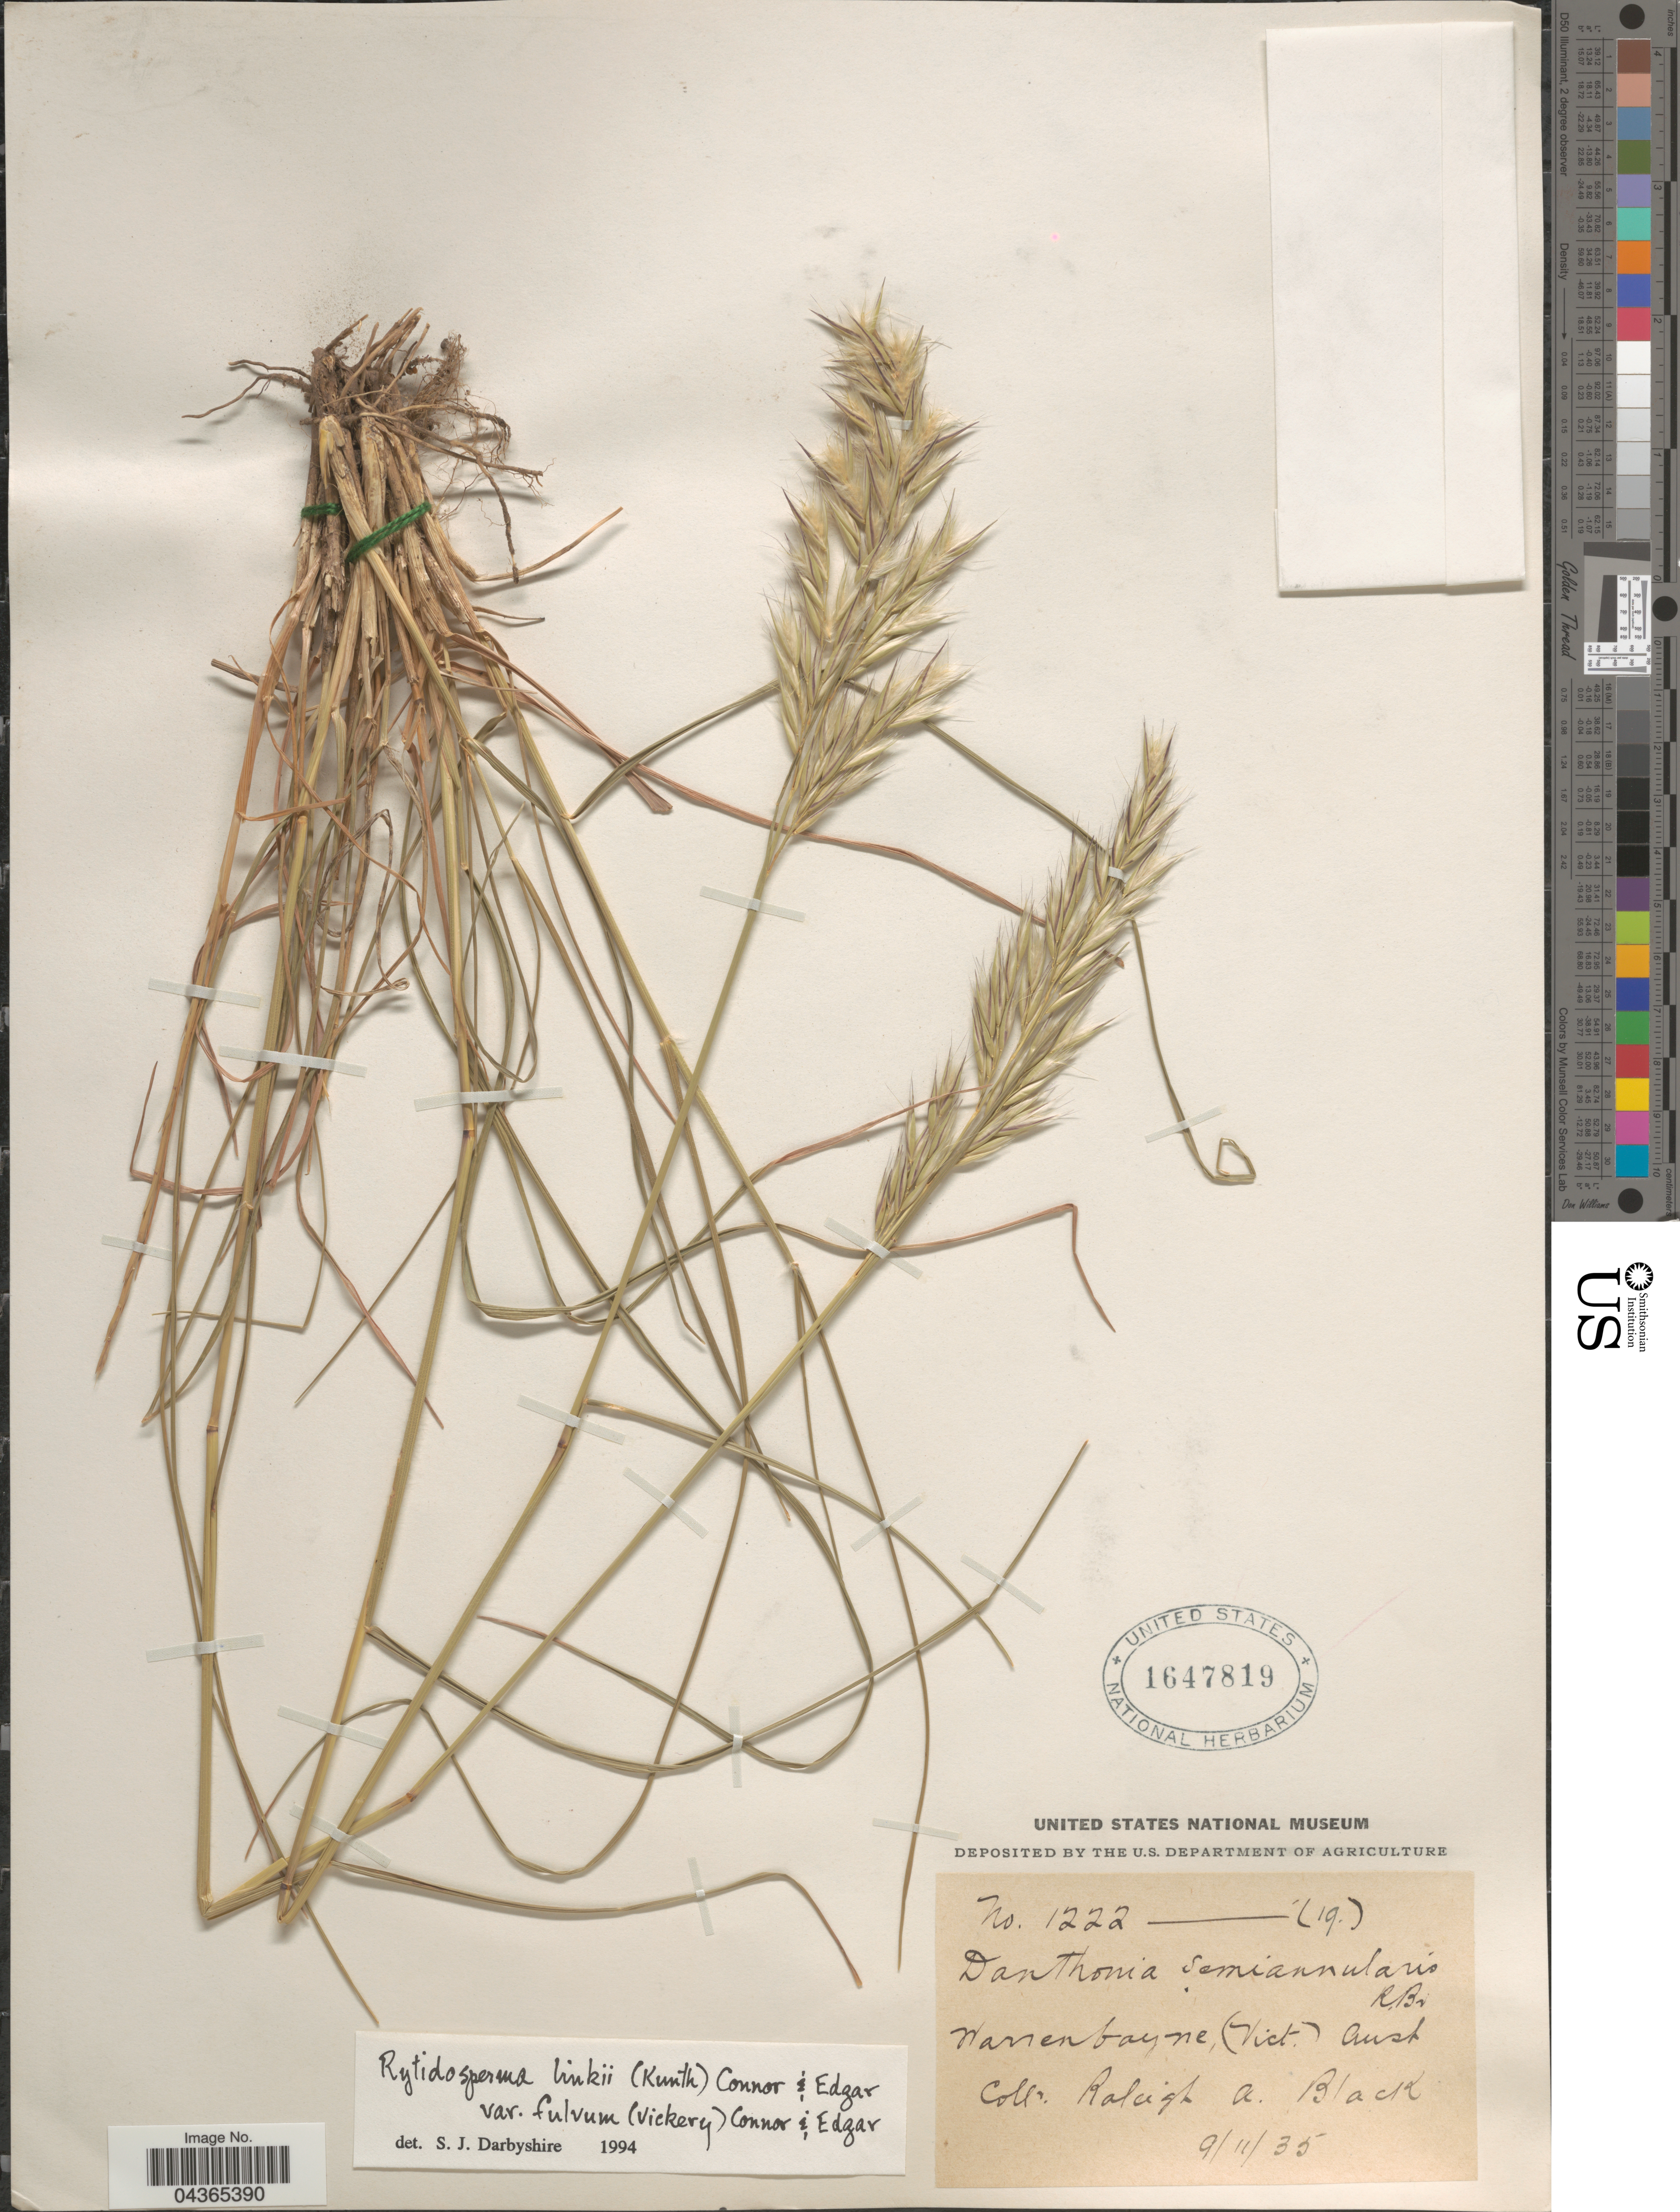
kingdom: Plantae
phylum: Tracheophyta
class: Liliopsida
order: Poales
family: Poaceae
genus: Rytidosperma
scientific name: Rytidosperma bipartitum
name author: (Link) A.M. Humphreys & H.P. Linder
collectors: R. A. Black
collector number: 1222-(19)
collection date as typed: Transcribed d/m/y: 9/11/35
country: Australia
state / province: Victoria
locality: Warrenbayne, (Vict.).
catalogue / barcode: US 1647819